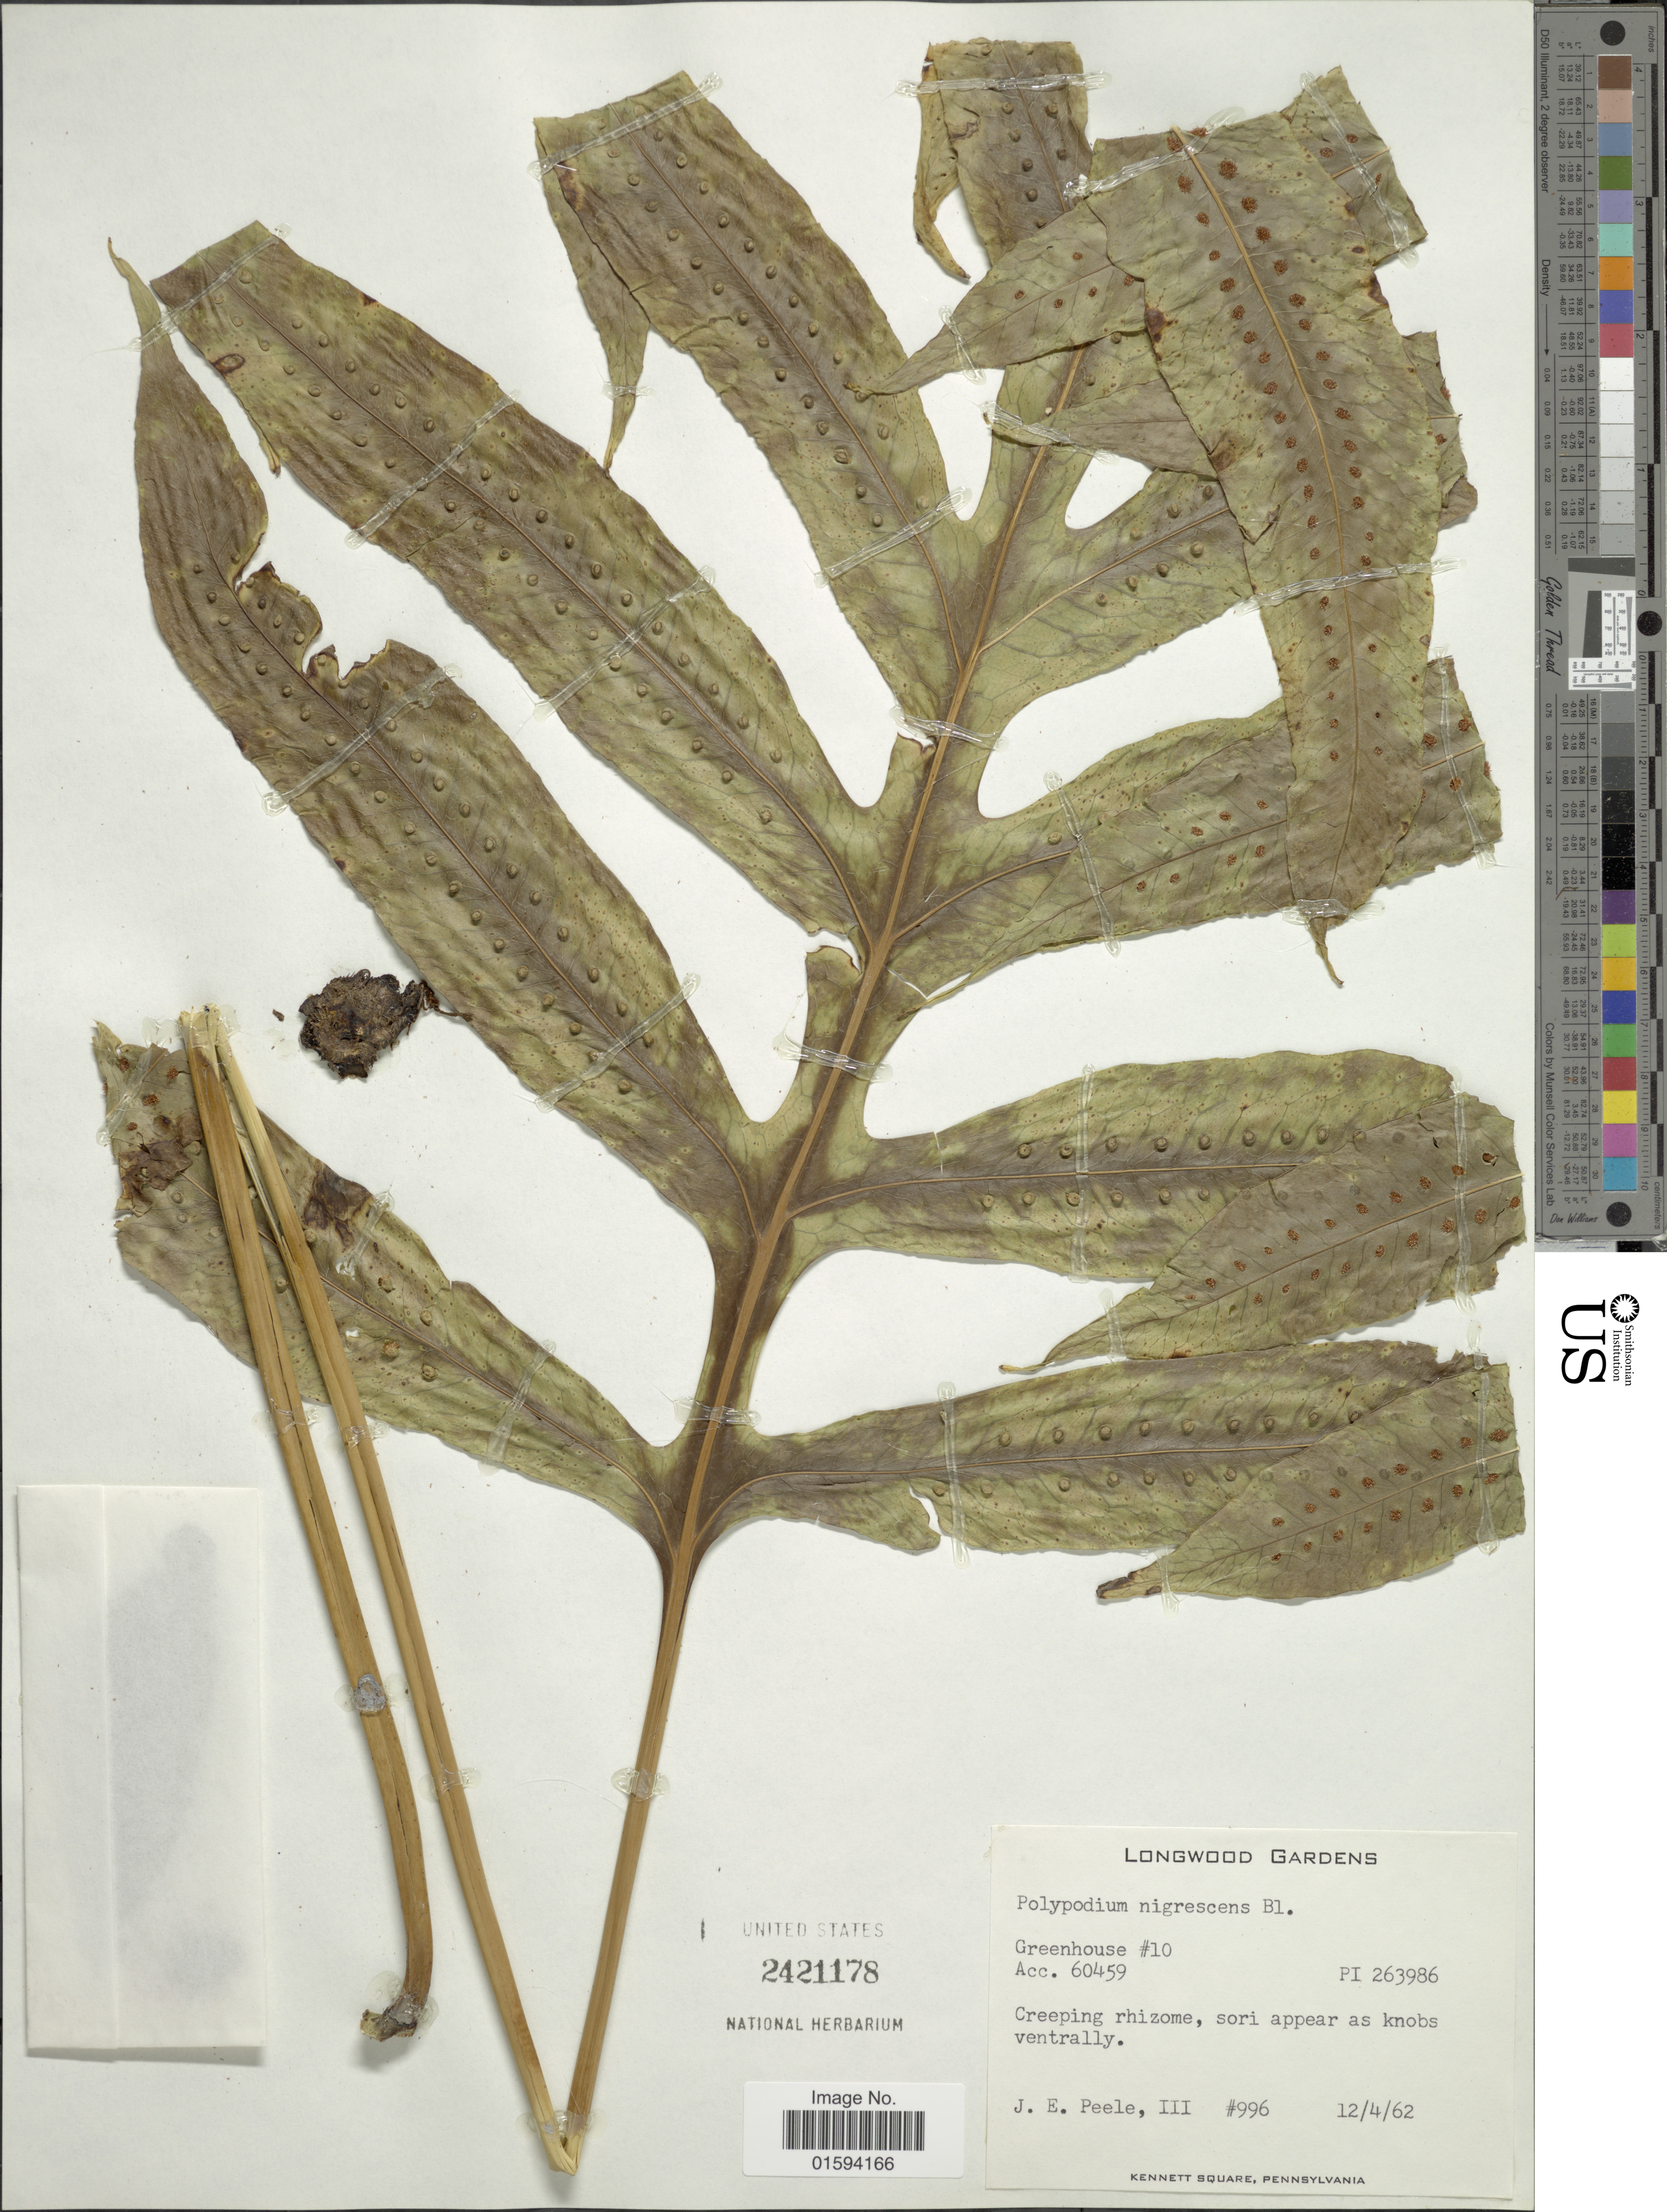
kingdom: Plantae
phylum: Tracheophyta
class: Polypodiopsida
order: Polypodiales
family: Polypodiaceae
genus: Polypodium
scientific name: Polypodium nigrescens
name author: Blume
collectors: J. Peele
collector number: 996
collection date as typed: Transcribed d/m/y: 4/12/62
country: United States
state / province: Pennsylvania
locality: Longwood Gardens, Greenhouse #10, Acc. 60459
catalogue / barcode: US 2421178